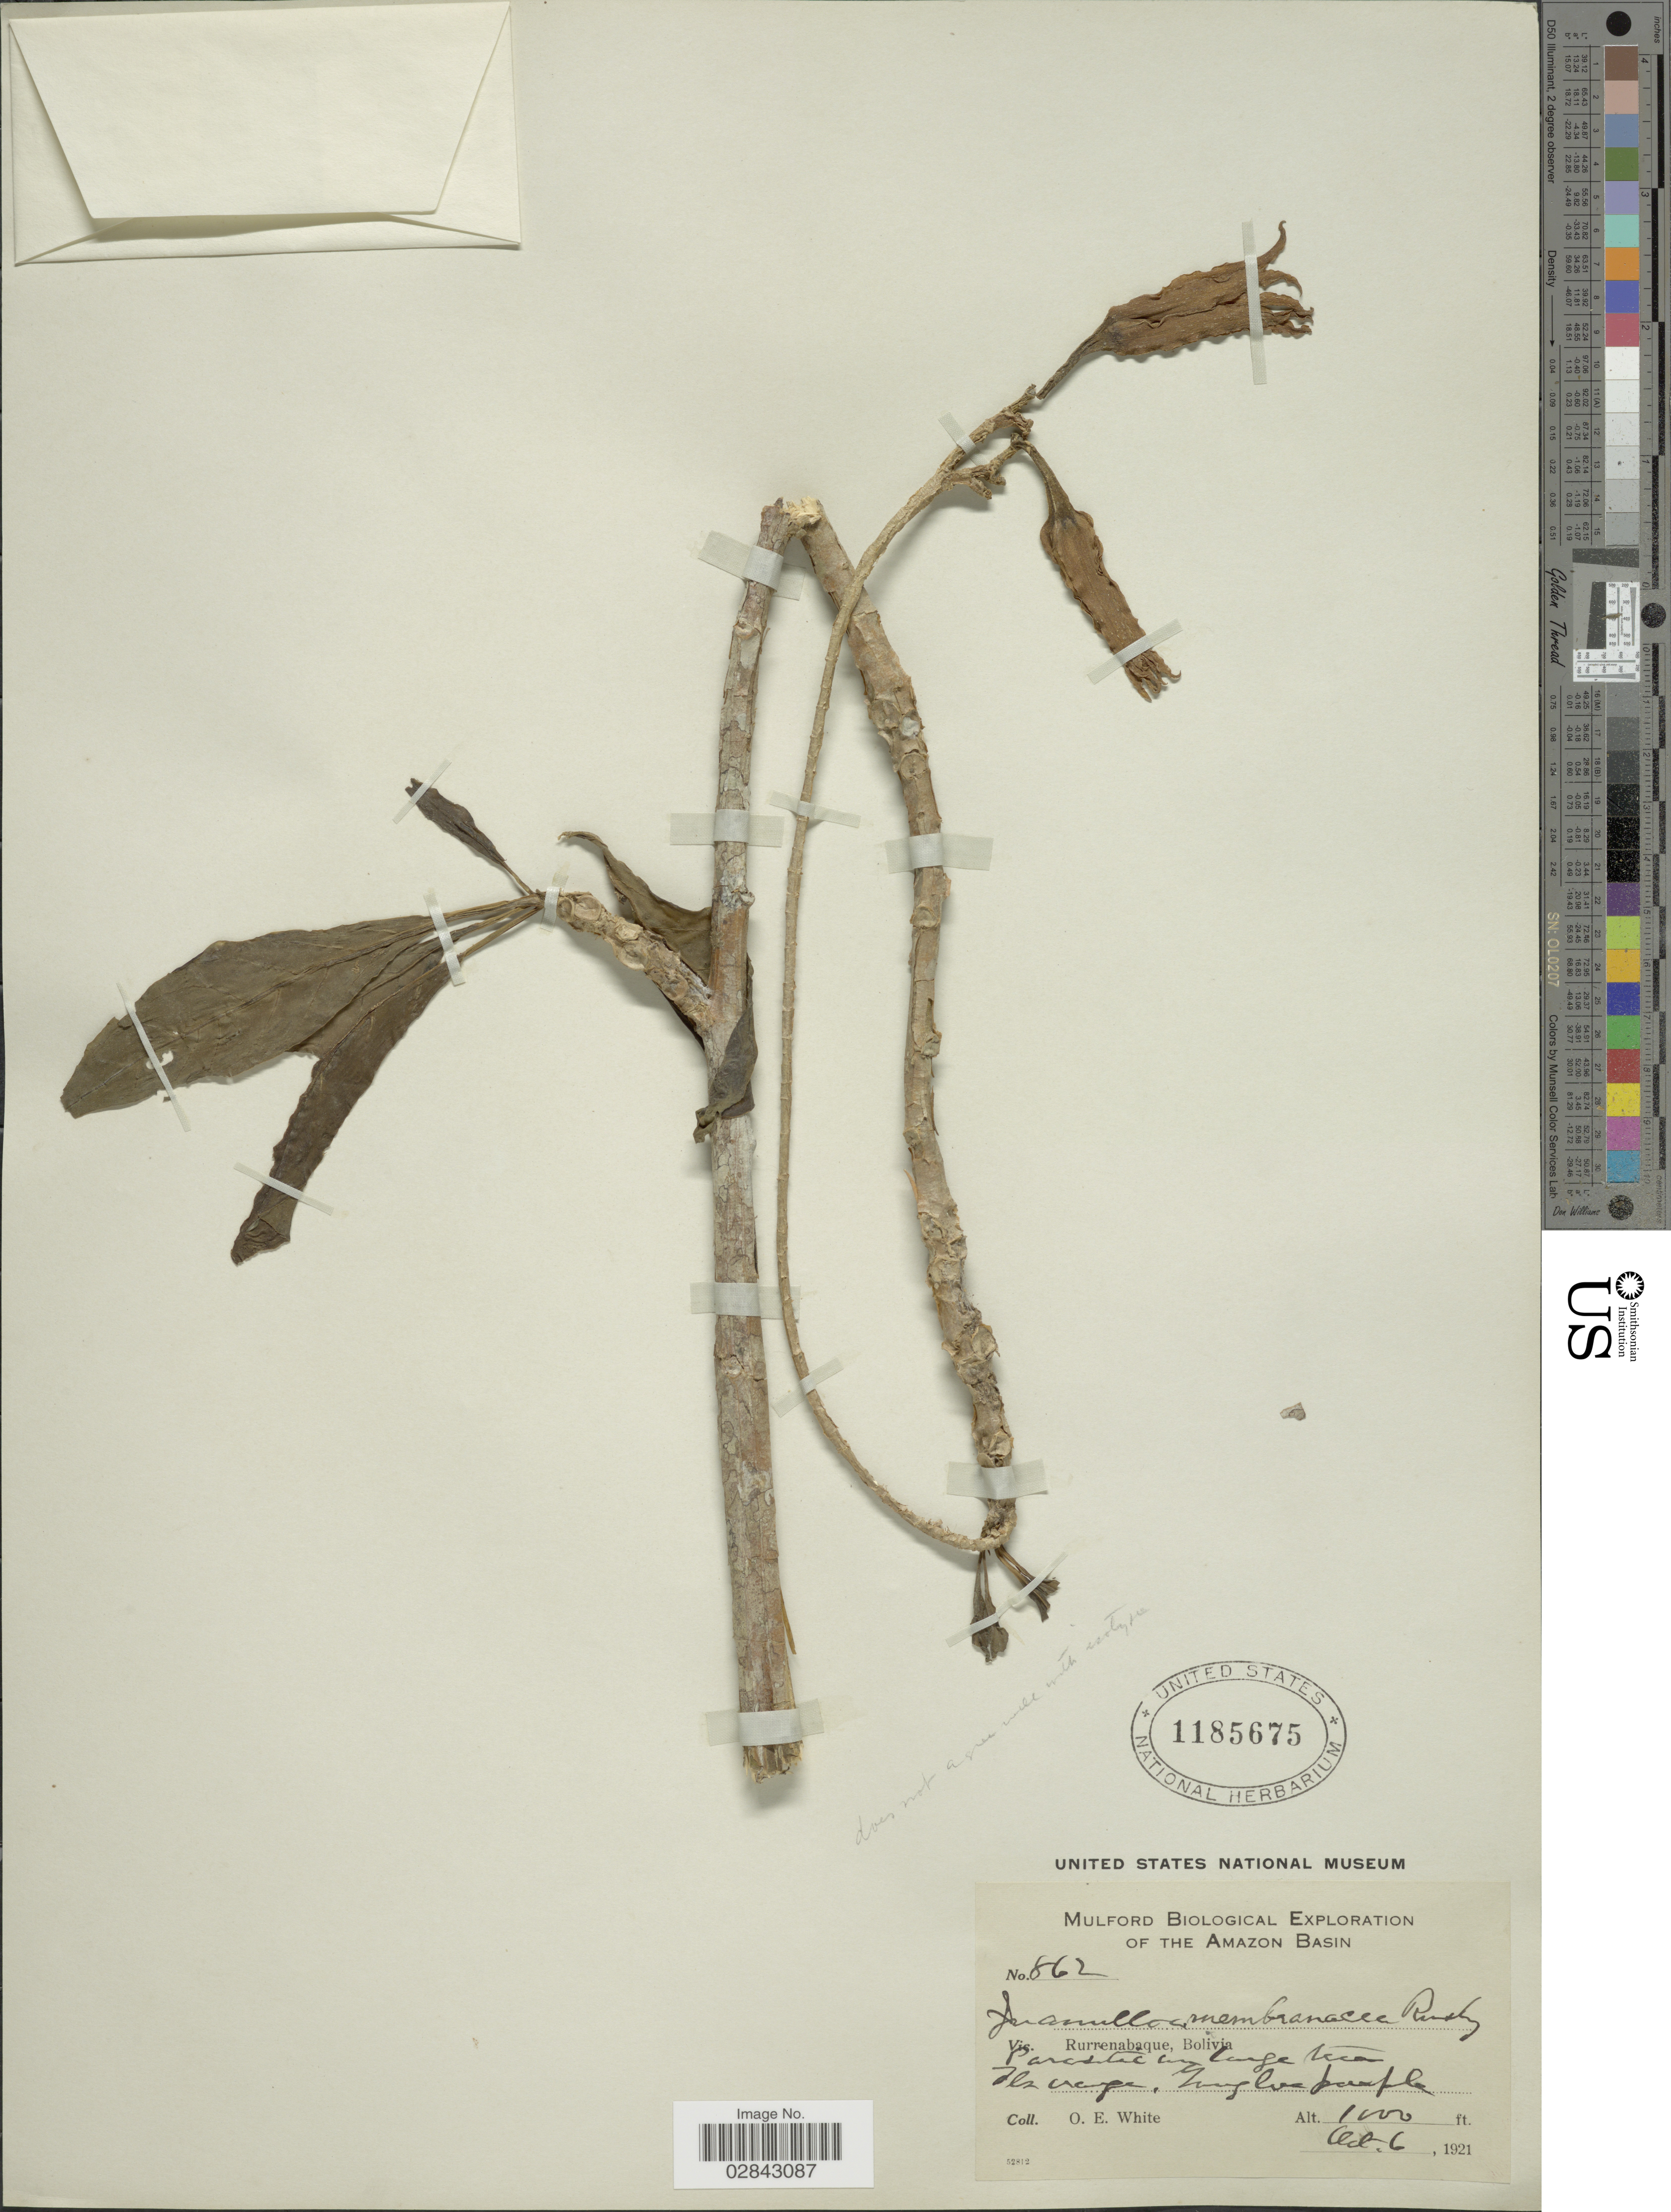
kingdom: Plantae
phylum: Tracheophyta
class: Magnoliopsida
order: Solanales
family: Solanaceae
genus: Juanulloa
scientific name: Juanulloa parasitica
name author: Ruiz & Pav.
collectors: O. E. White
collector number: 862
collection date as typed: Oct 6, 1921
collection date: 1921-10-06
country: Bolivia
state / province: Beni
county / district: José Ballivián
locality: Rurrenabaque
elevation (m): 305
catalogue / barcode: US 1185675